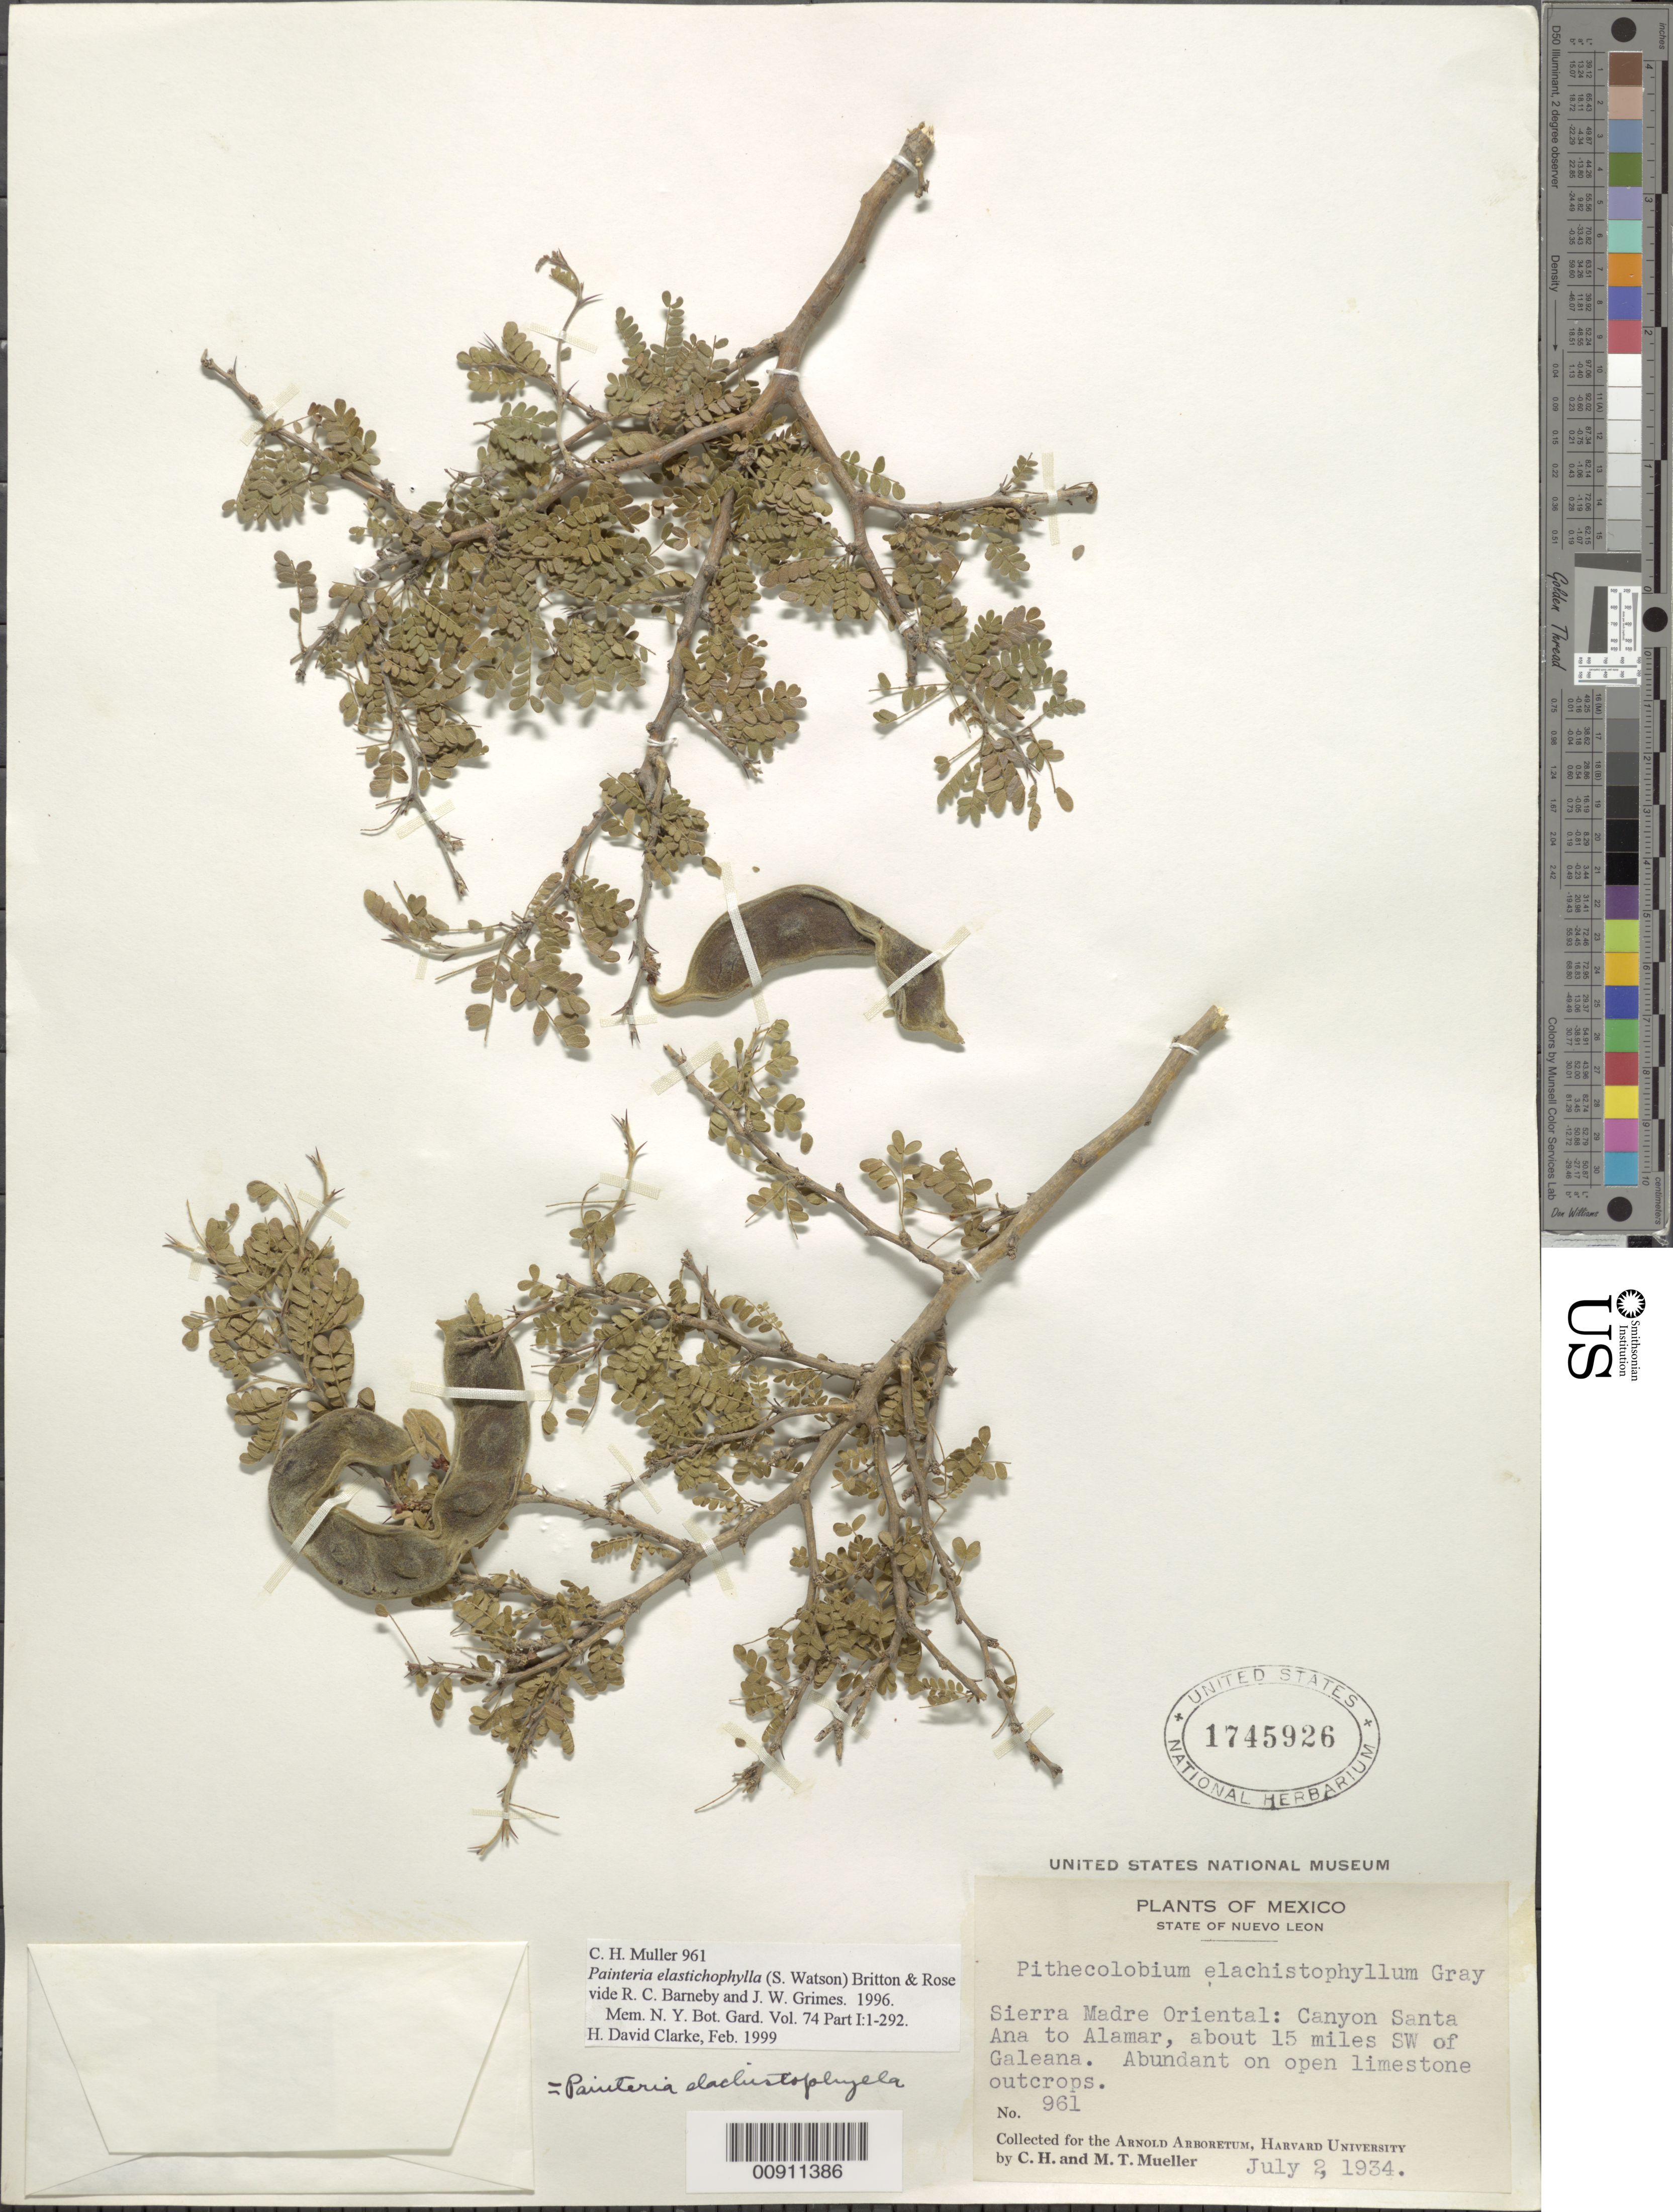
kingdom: Plantae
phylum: Tracheophyta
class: Magnoliopsida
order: Fabales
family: Fabaceae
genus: Painteria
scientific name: Painteria elachistophylla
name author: (A. Gray ex S. Watson) Britton & Rose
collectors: C. H. Mueller & M. Mueller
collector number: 961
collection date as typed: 02 Jul 1934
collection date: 1934-07-02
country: Mexico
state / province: Nuevo León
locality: Sierra Madre Oriental: Canyon Santa Ana to Alamar, about 15 miles SW of Galeana.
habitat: On open limestone outcrops.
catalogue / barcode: US 1745926